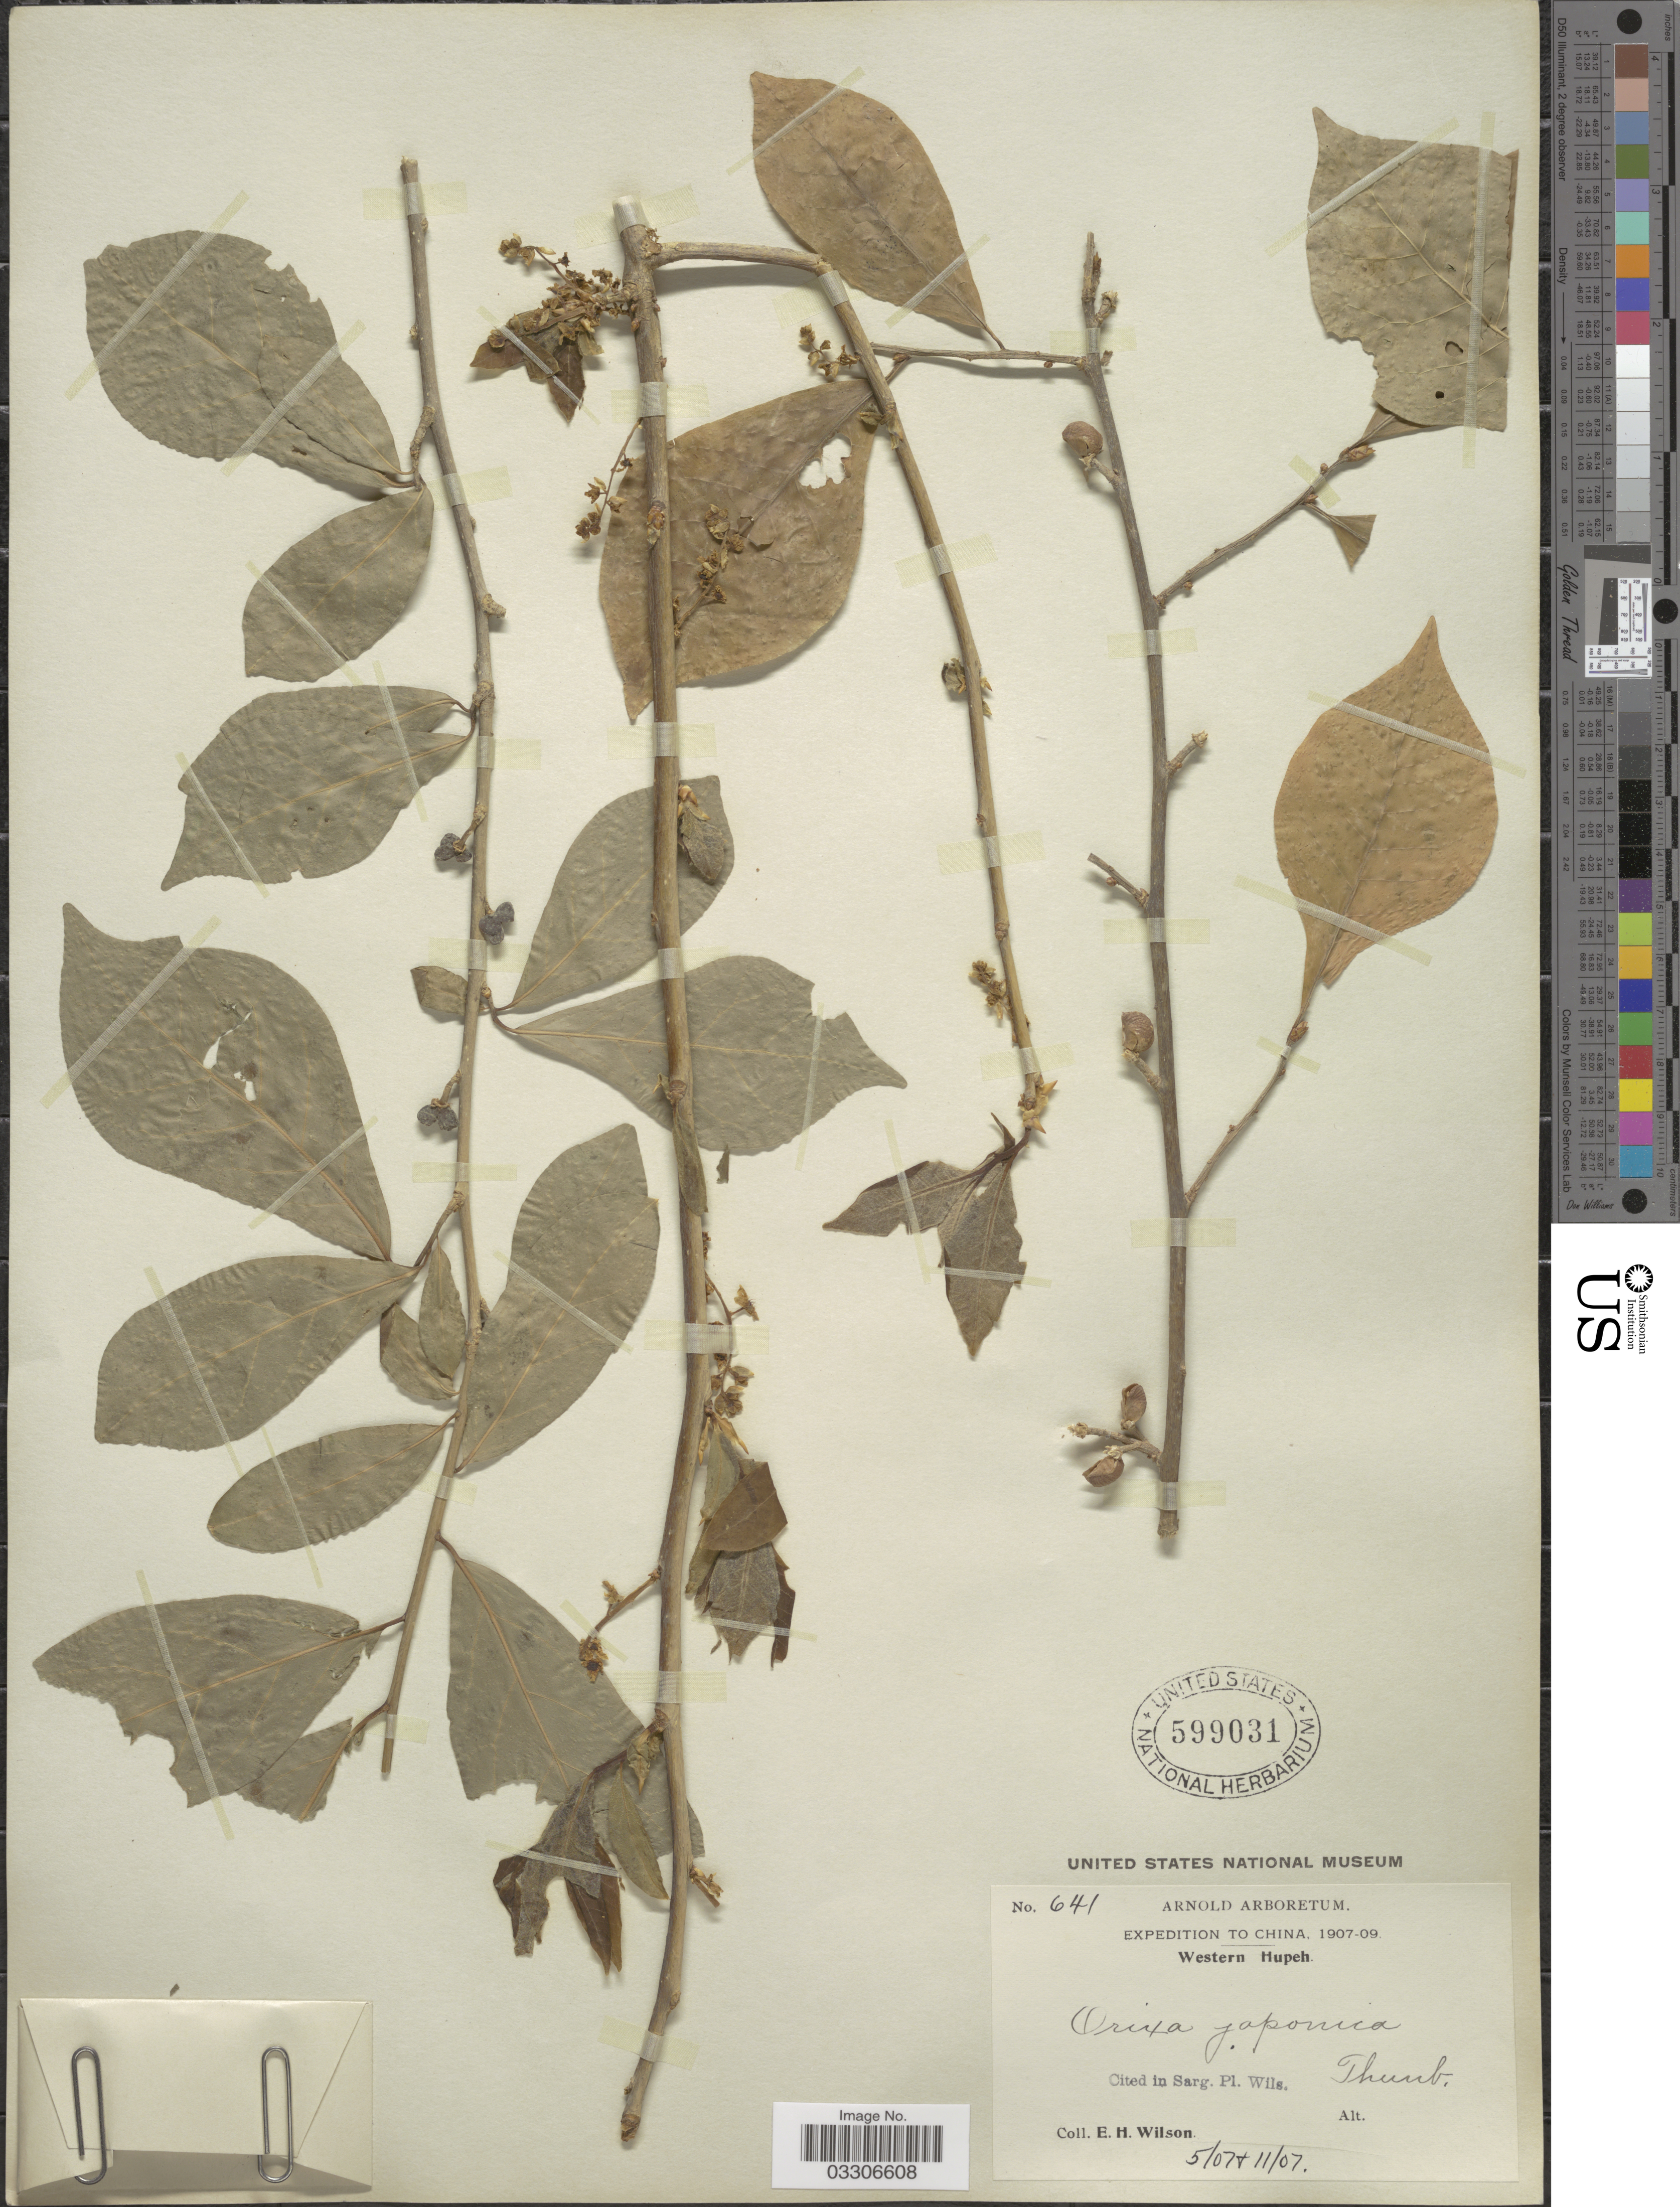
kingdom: Plantae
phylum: Tracheophyta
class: Magnoliopsida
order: Sapindales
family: Rutaceae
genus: Orixa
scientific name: Orixa japonica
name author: Thunb.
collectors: E. Wilson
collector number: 641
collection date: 1907-05/1907-11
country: China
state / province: Hubei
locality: Western Hupeh.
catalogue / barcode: US 599031